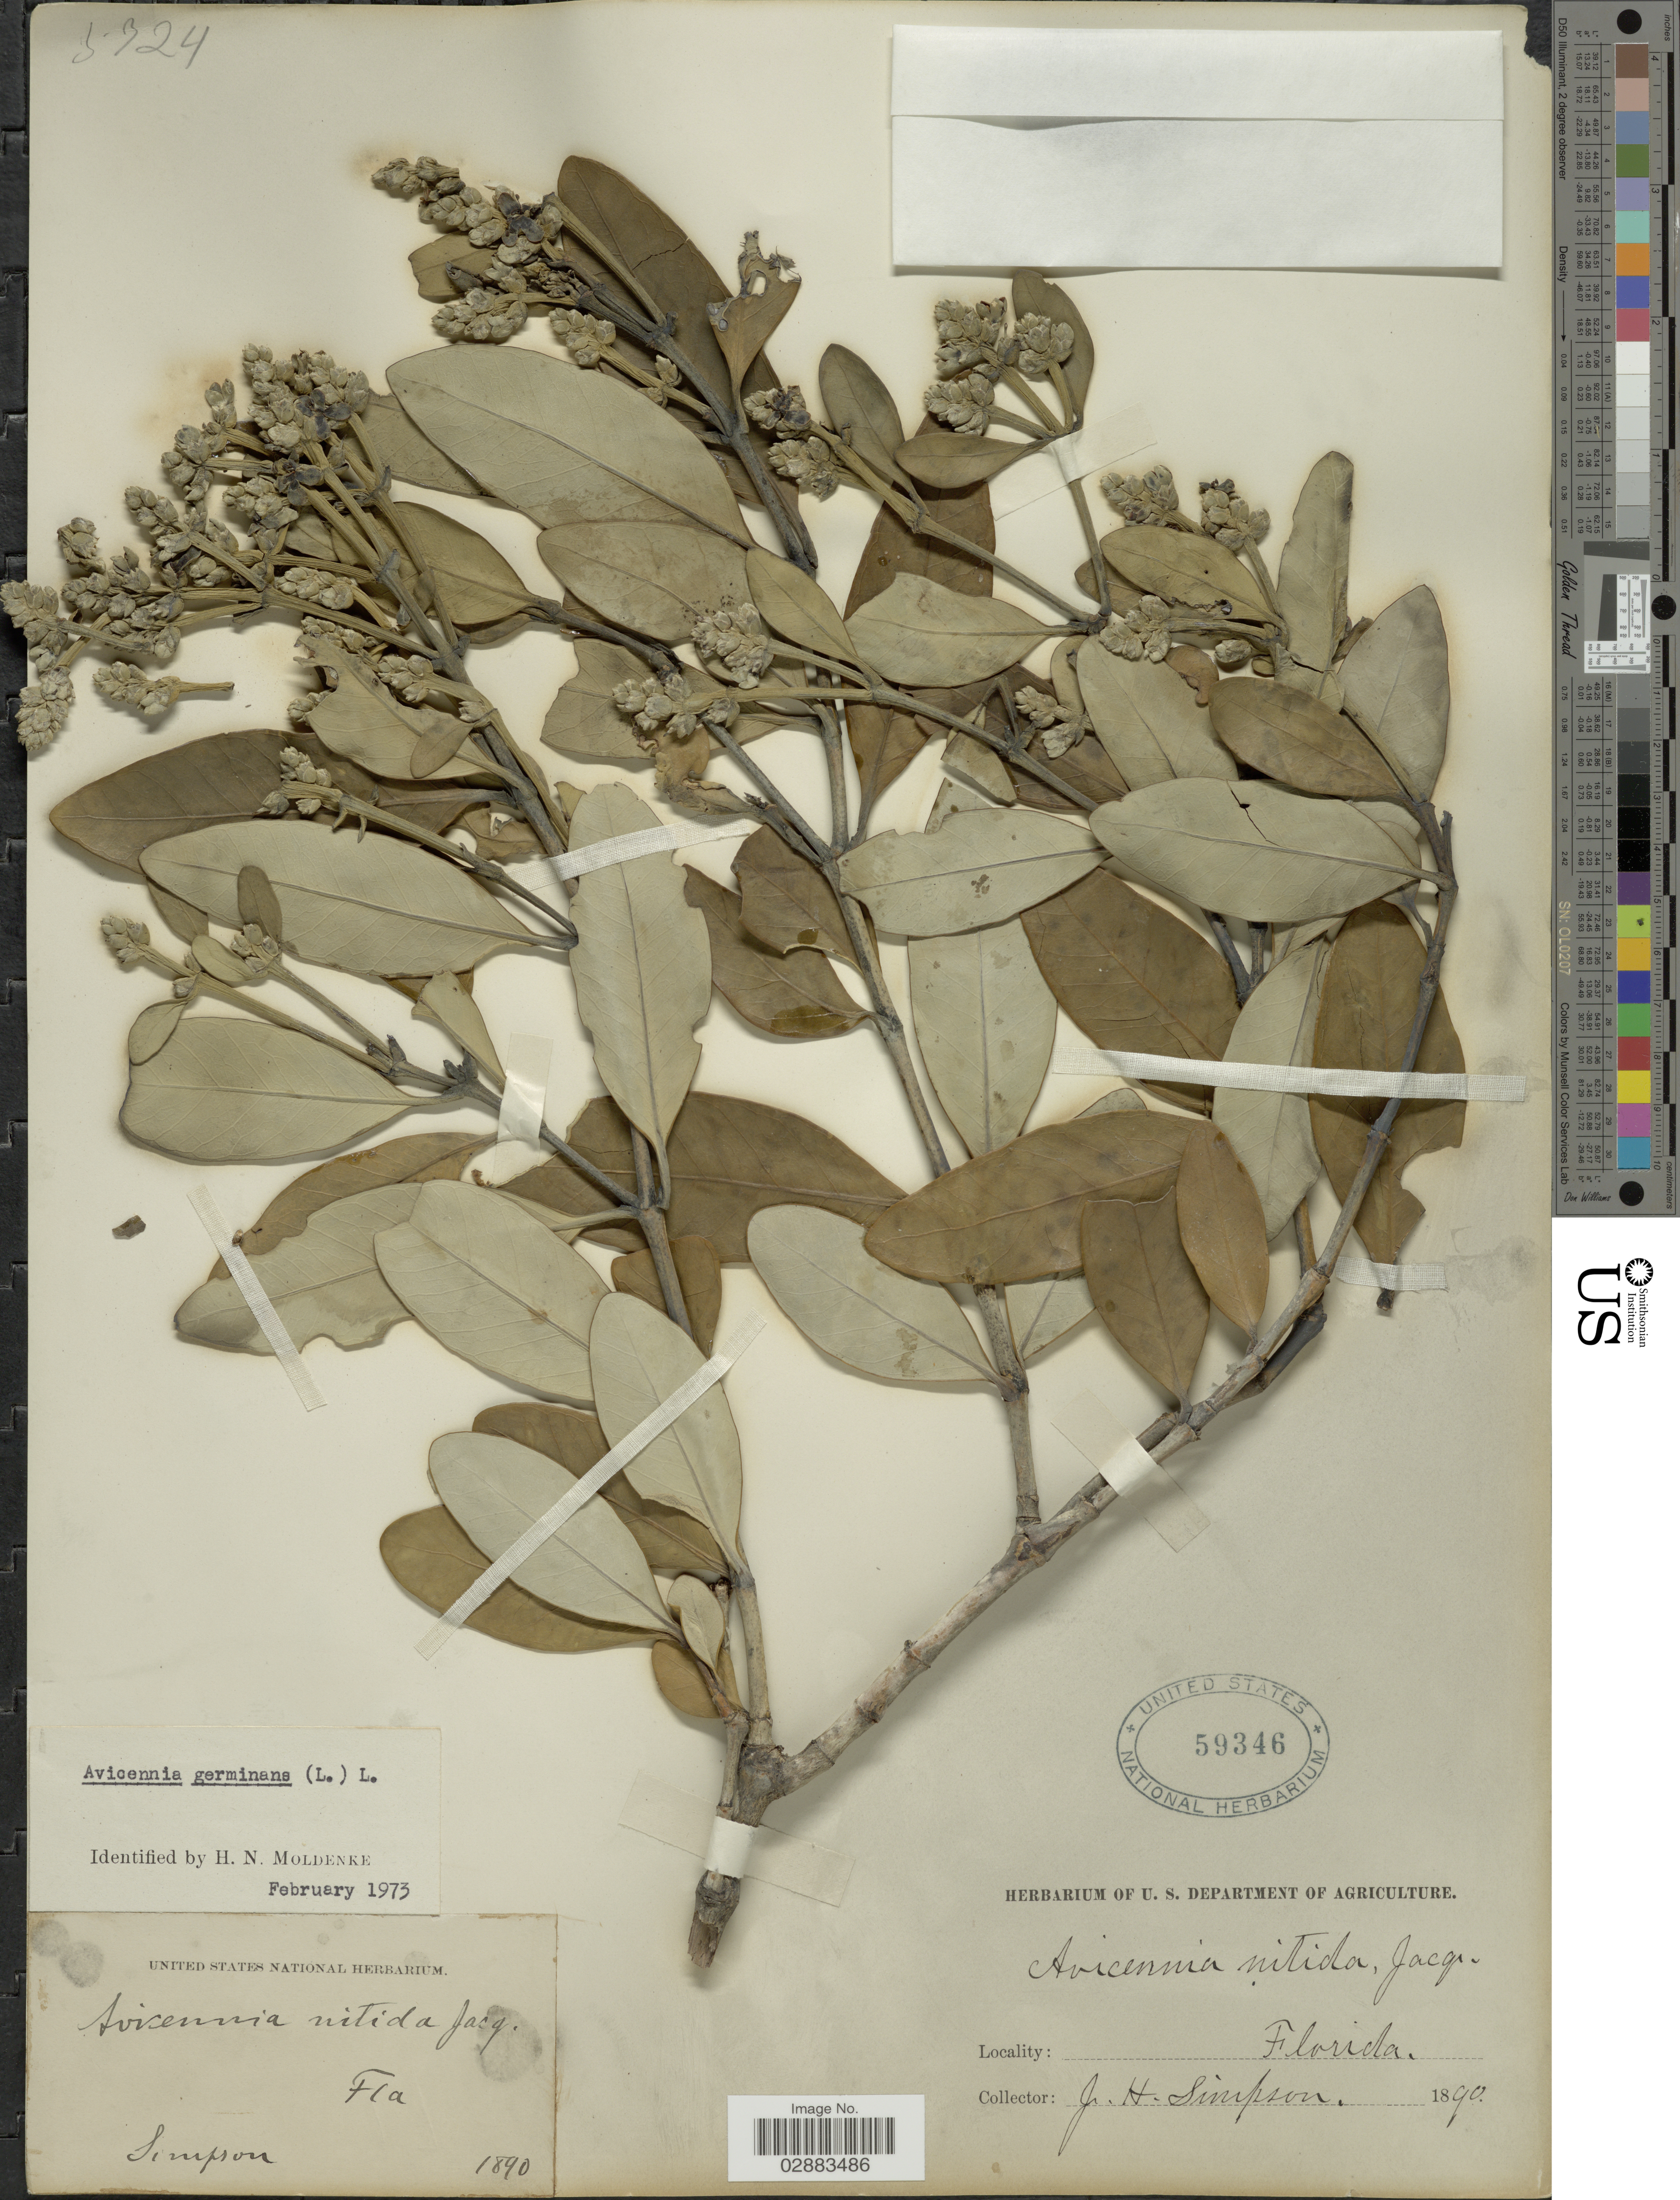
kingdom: Plantae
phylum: Tracheophyta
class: Magnoliopsida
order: Lamiales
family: Acanthaceae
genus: Avicennia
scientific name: Avicennia germinans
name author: (L.) L.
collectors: J. H. Simpson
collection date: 1890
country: United States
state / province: Florida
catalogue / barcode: US 59346